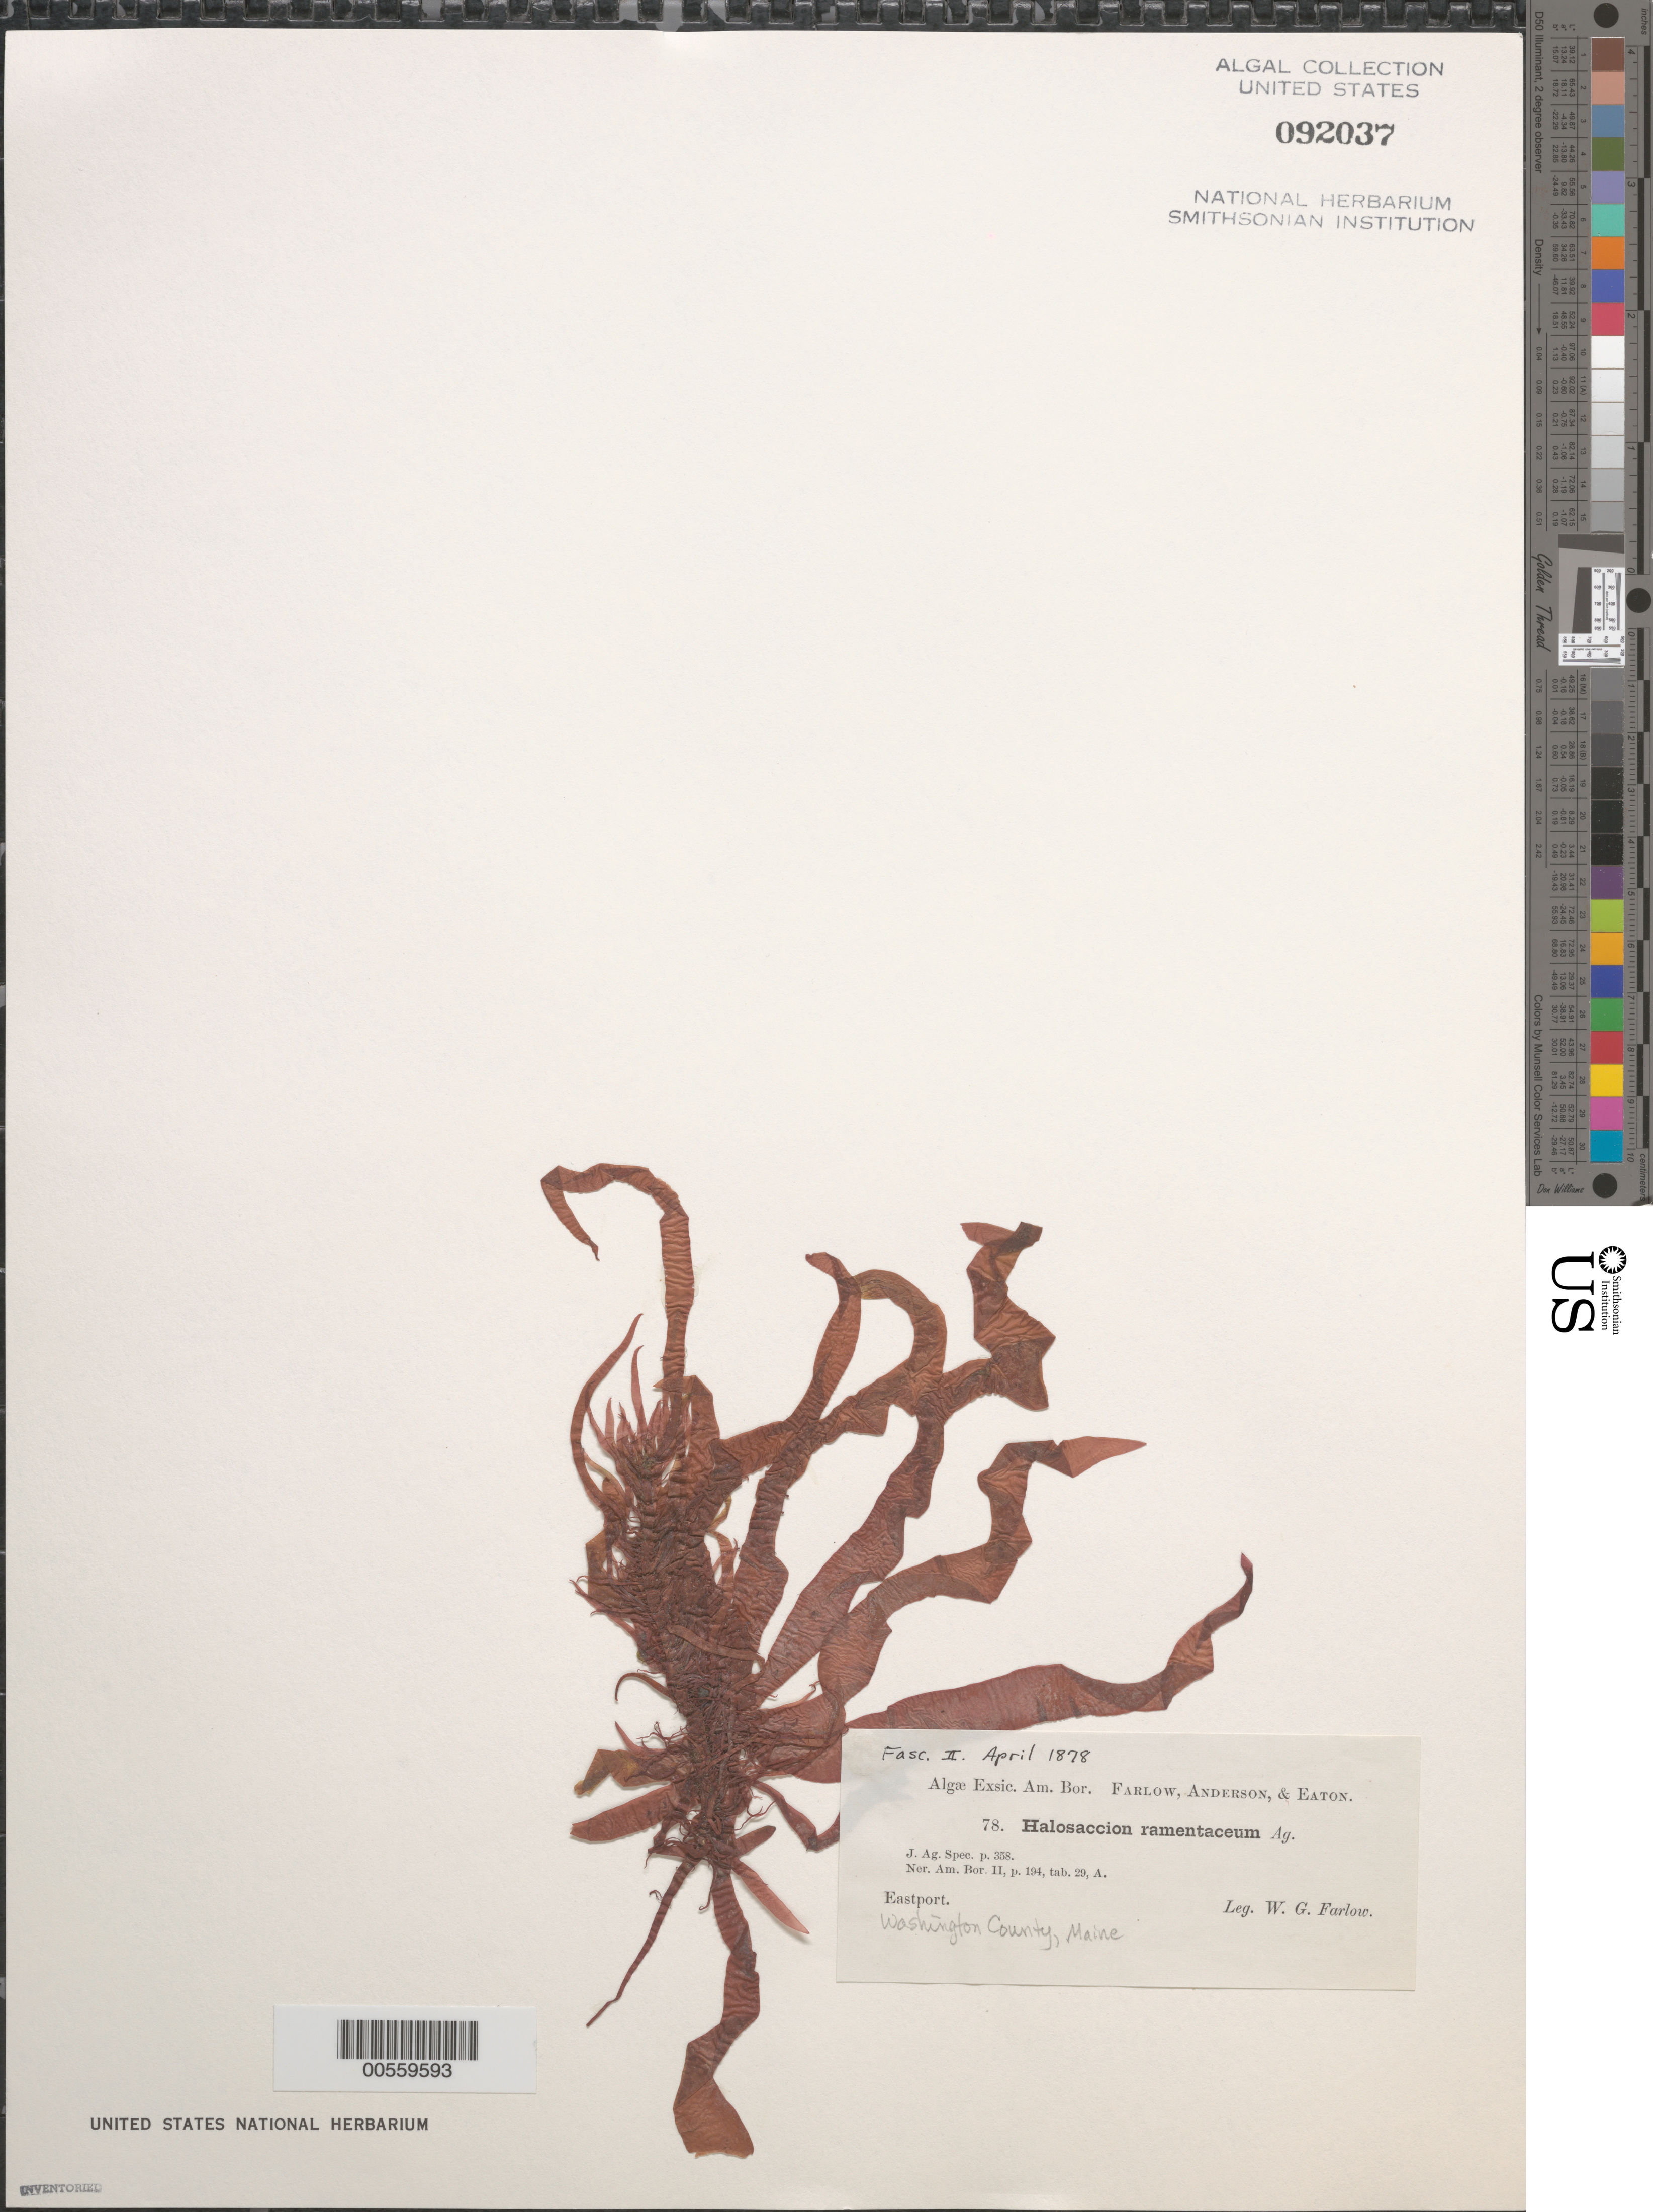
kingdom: Plantae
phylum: Rhodophyta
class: Florideophyceae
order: Palmariales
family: Palmariaceae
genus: Devaleraea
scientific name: Devaleraea ramentacea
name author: (L.) Guiry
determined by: Algae name updating Project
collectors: W. G. Farlow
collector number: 78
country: United States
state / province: Maine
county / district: Washington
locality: Eastport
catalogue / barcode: US 92037